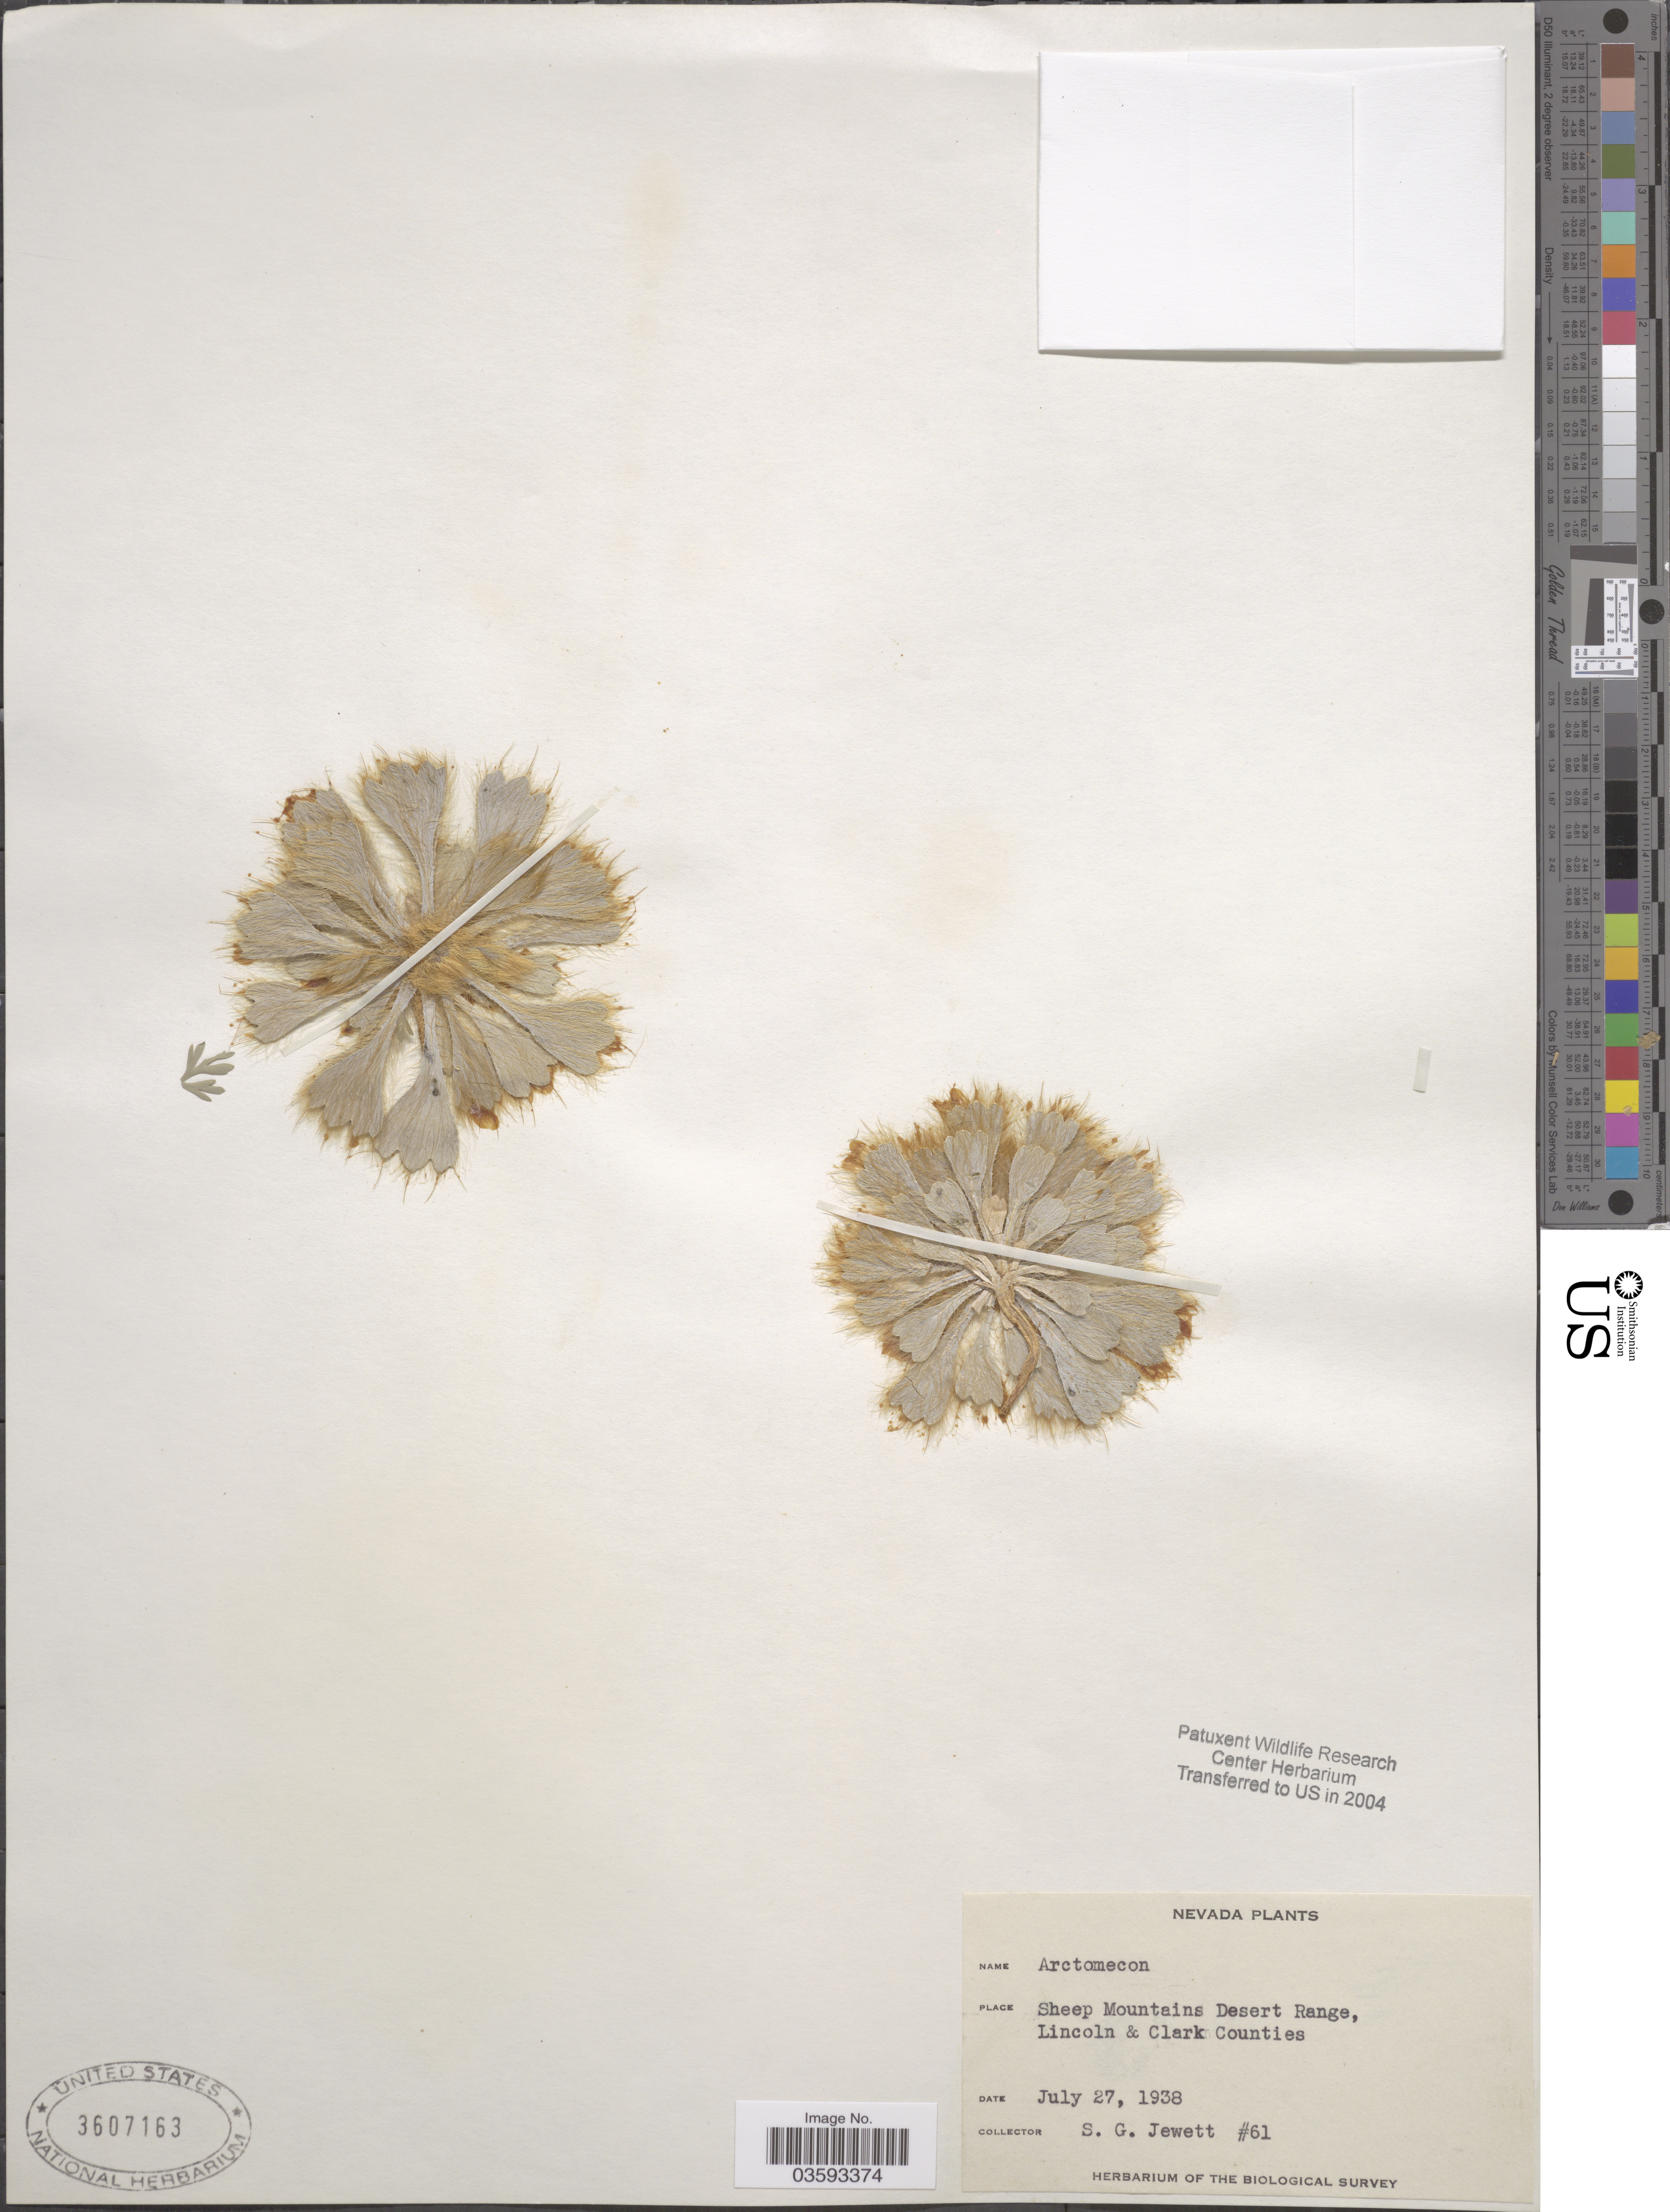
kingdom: Plantae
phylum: Tracheophyta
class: Magnoliopsida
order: Ranunculales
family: Papaveraceae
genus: Arctomecon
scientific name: Arctomecon merriamii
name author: Coville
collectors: S. Jewett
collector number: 61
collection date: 1938-07-27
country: United States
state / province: Nevada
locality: Sheep Mountains Desert Range, Lincoln & Clark Counties.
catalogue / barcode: US 3607163